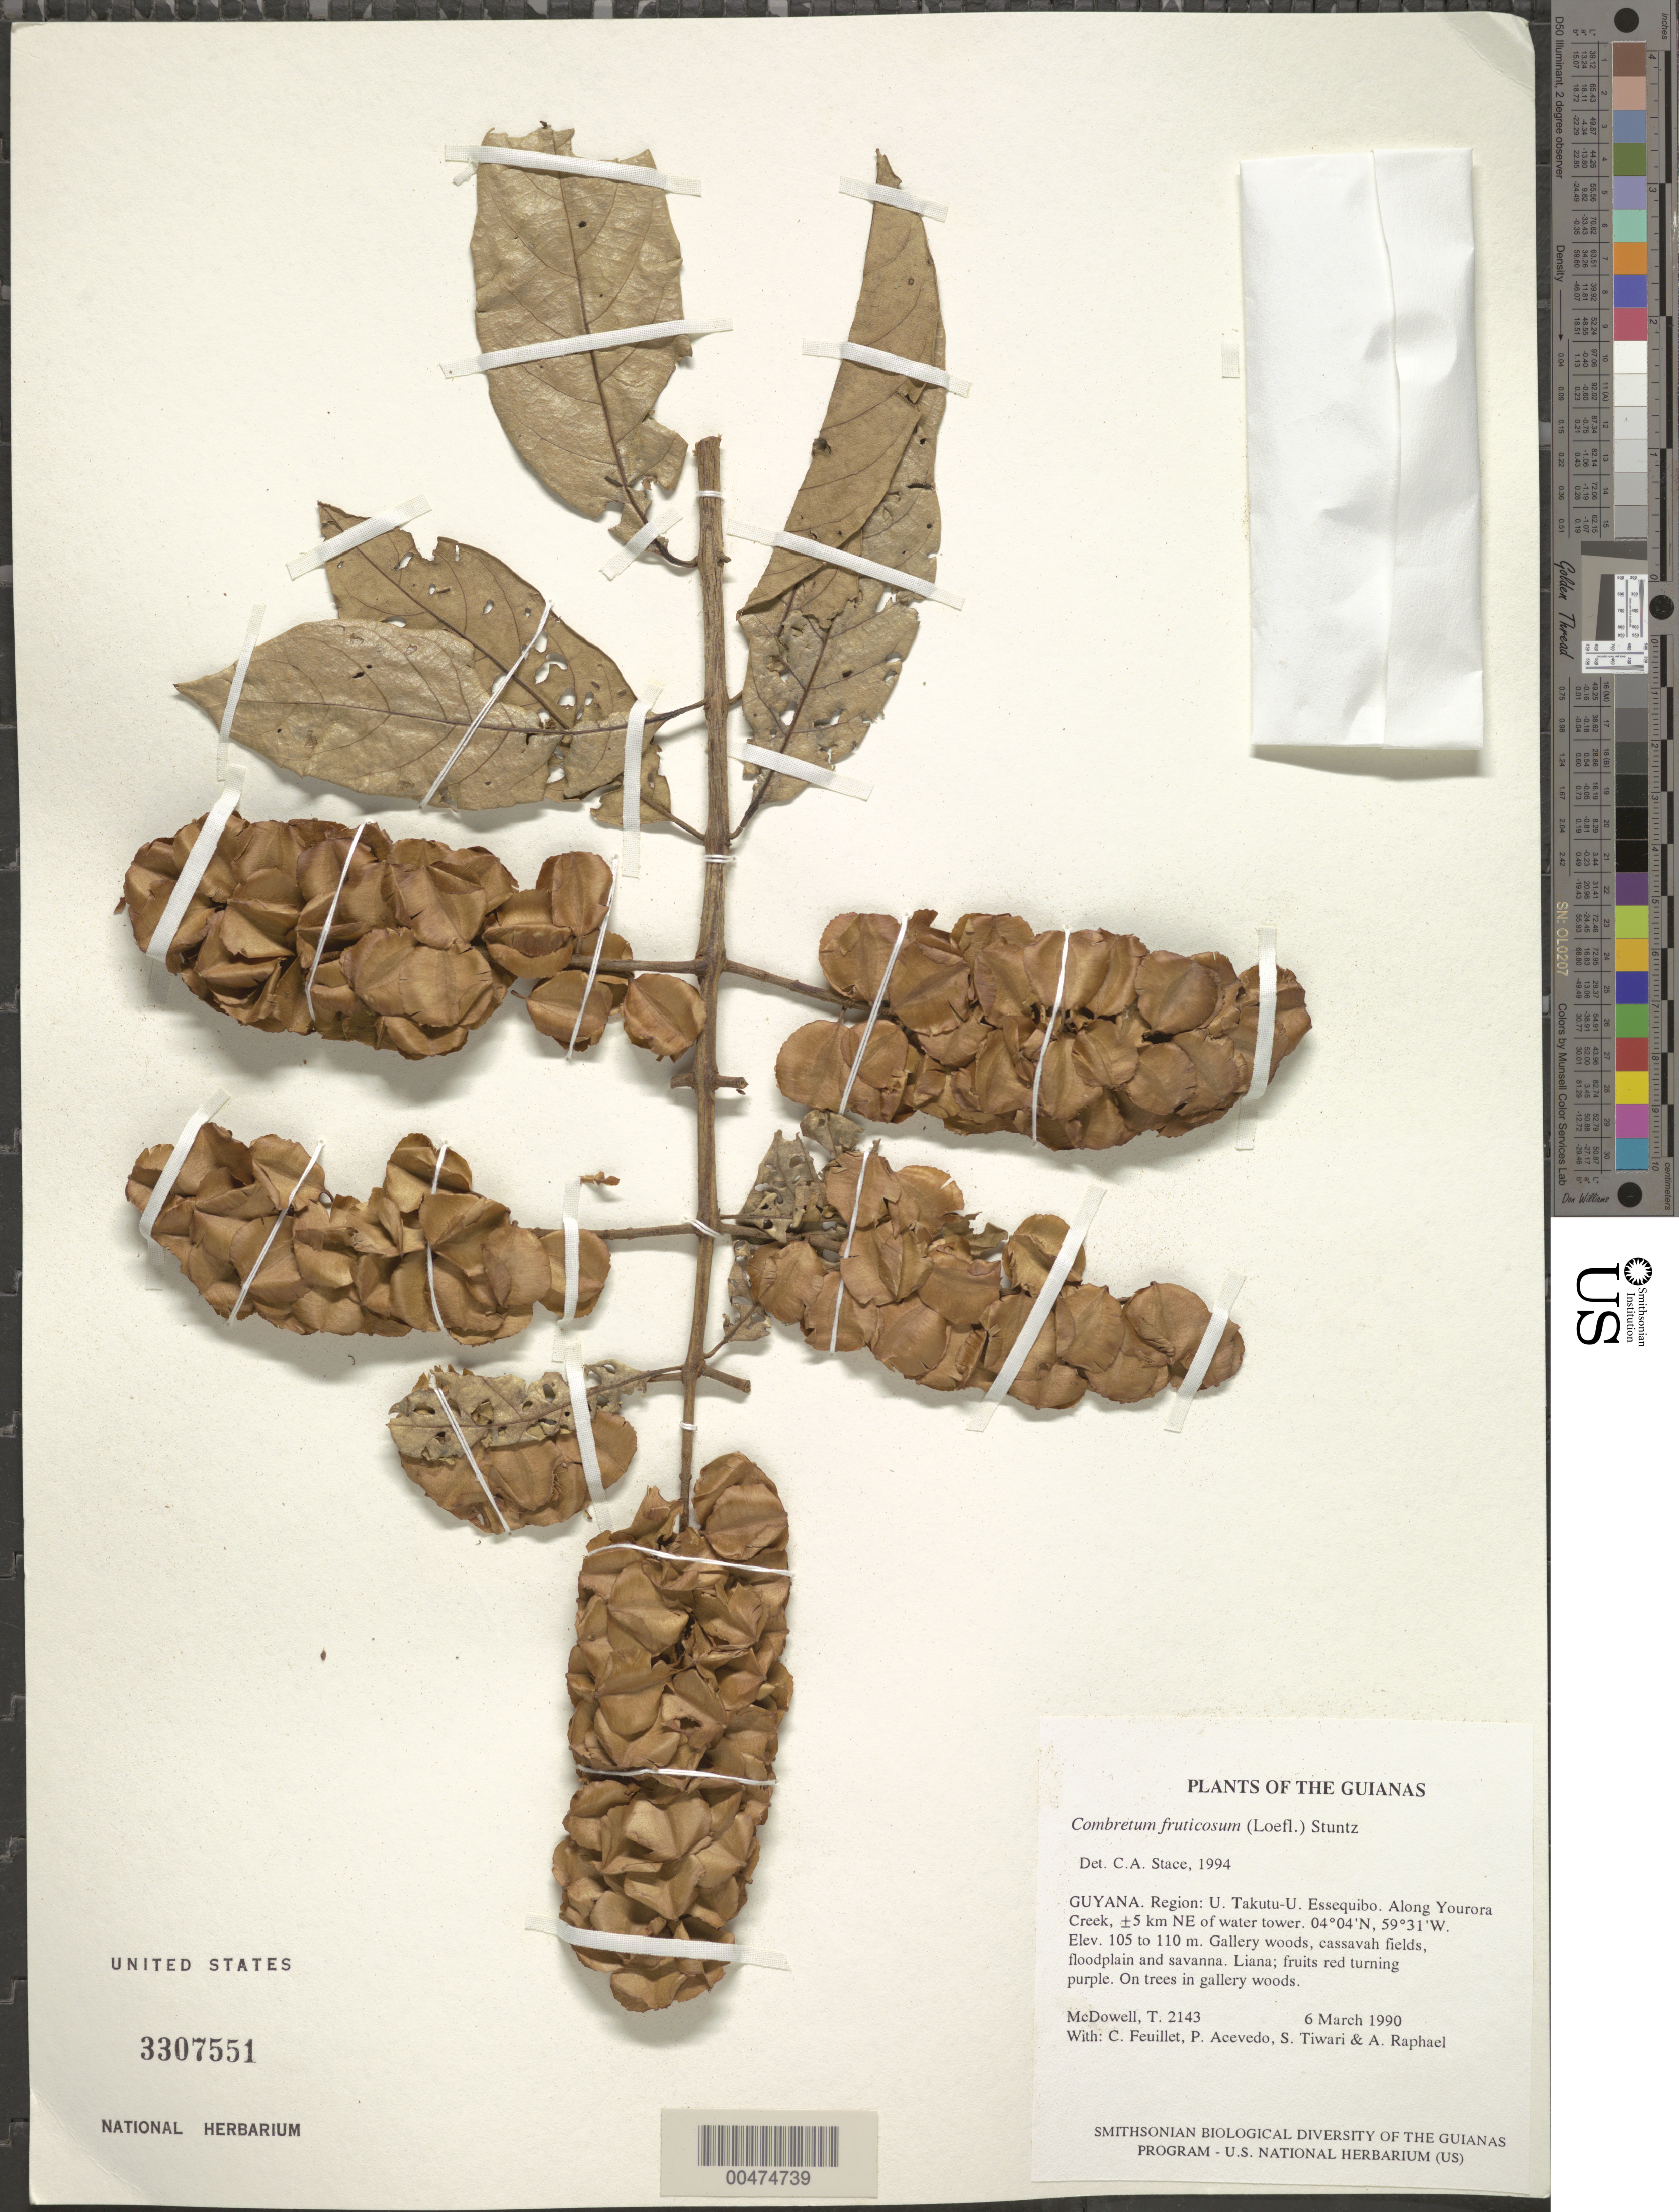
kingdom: Plantae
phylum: Tracheophyta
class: Magnoliopsida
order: Myrtales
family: Combretaceae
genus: Combretum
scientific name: Combretum fruticosum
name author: (Loefl.) Stuntz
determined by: Stace, C. A.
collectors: T. McDowell, C. Feuillet, P. Acevedo-Rodr., S. Tiwari & A. Raphael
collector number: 2143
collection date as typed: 6 March 1990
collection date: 1990-03-06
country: Guyana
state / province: U. Takutu-U. Essequibo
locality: Karasabai, along Yourora Creek, ±5 km NE of water tower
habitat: Gallery woods, cassavah fields, floodplain and savanna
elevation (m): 105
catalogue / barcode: US 3307551